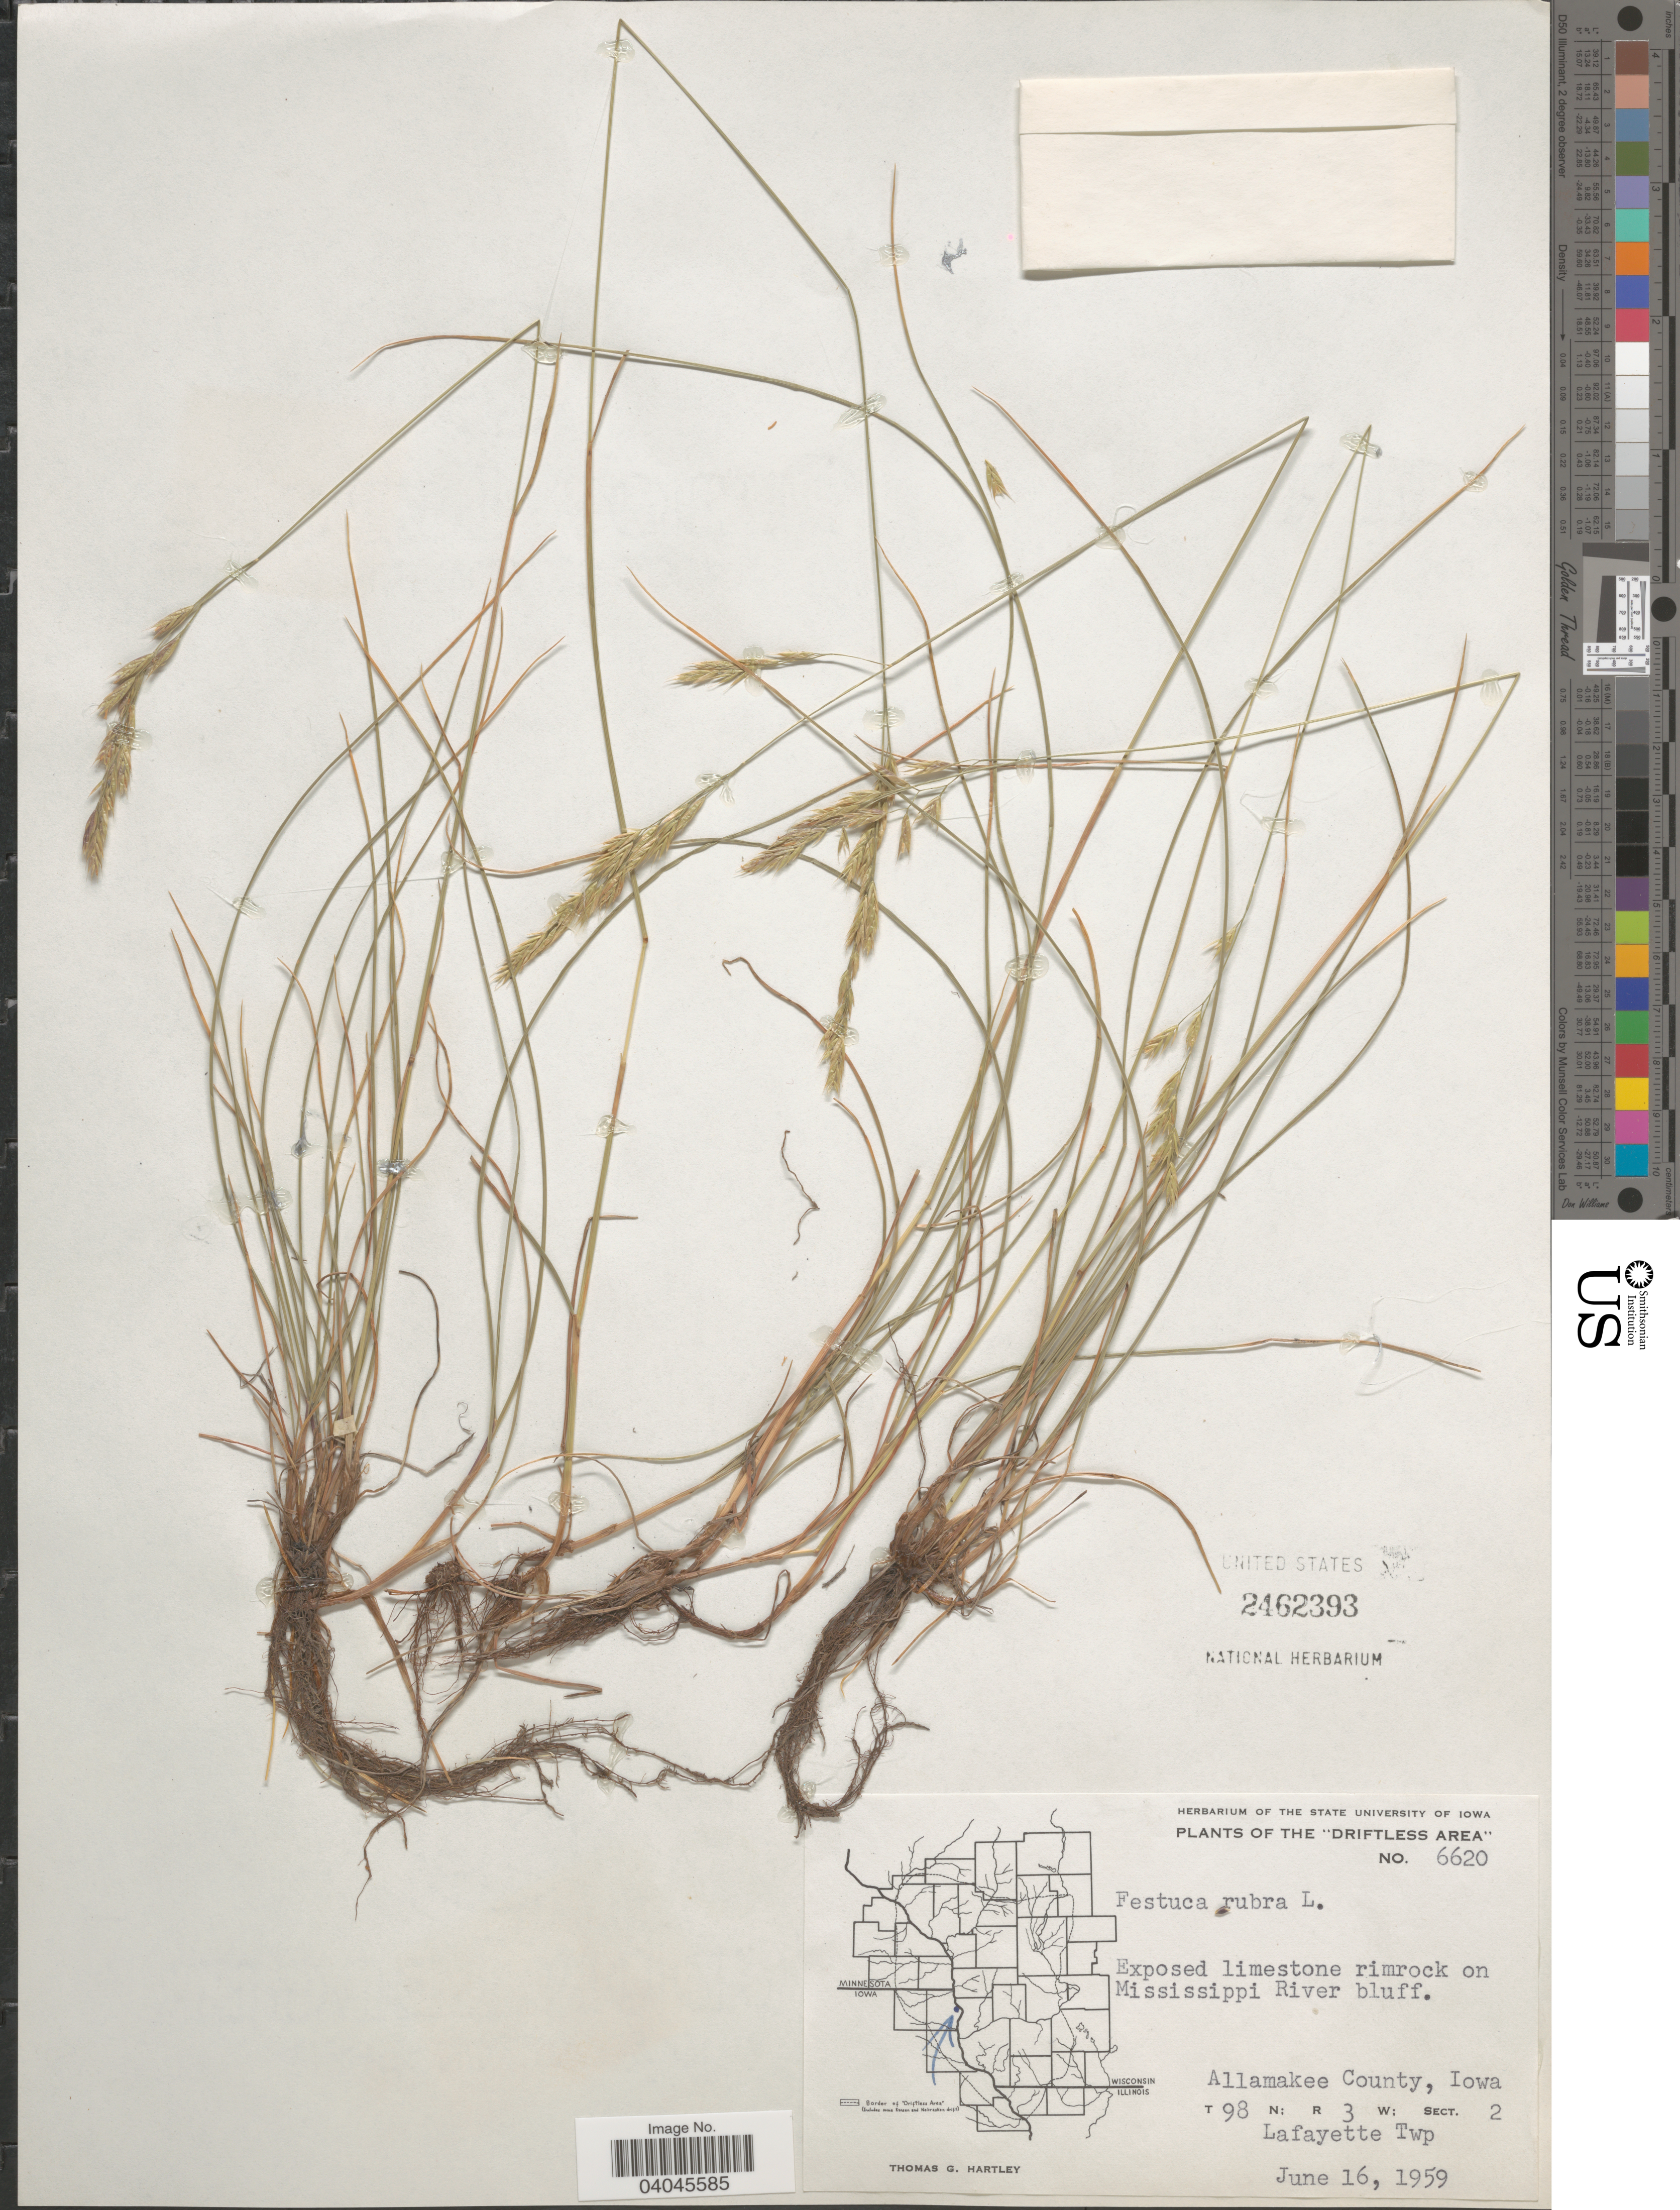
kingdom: Plantae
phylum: Tracheophyta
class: Liliopsida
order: Poales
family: Poaceae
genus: Festuca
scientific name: Festuca rubra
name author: L.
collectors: T. G. Hartley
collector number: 6620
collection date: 1959-06-16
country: United States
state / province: Iowa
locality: The "Driftless Area". Exposed limestone rimrock on Mississippi River bluff. Allamakee County. T 98 N; R 3 W; Sect. 2. Lafayette Twp.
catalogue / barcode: US 2462393